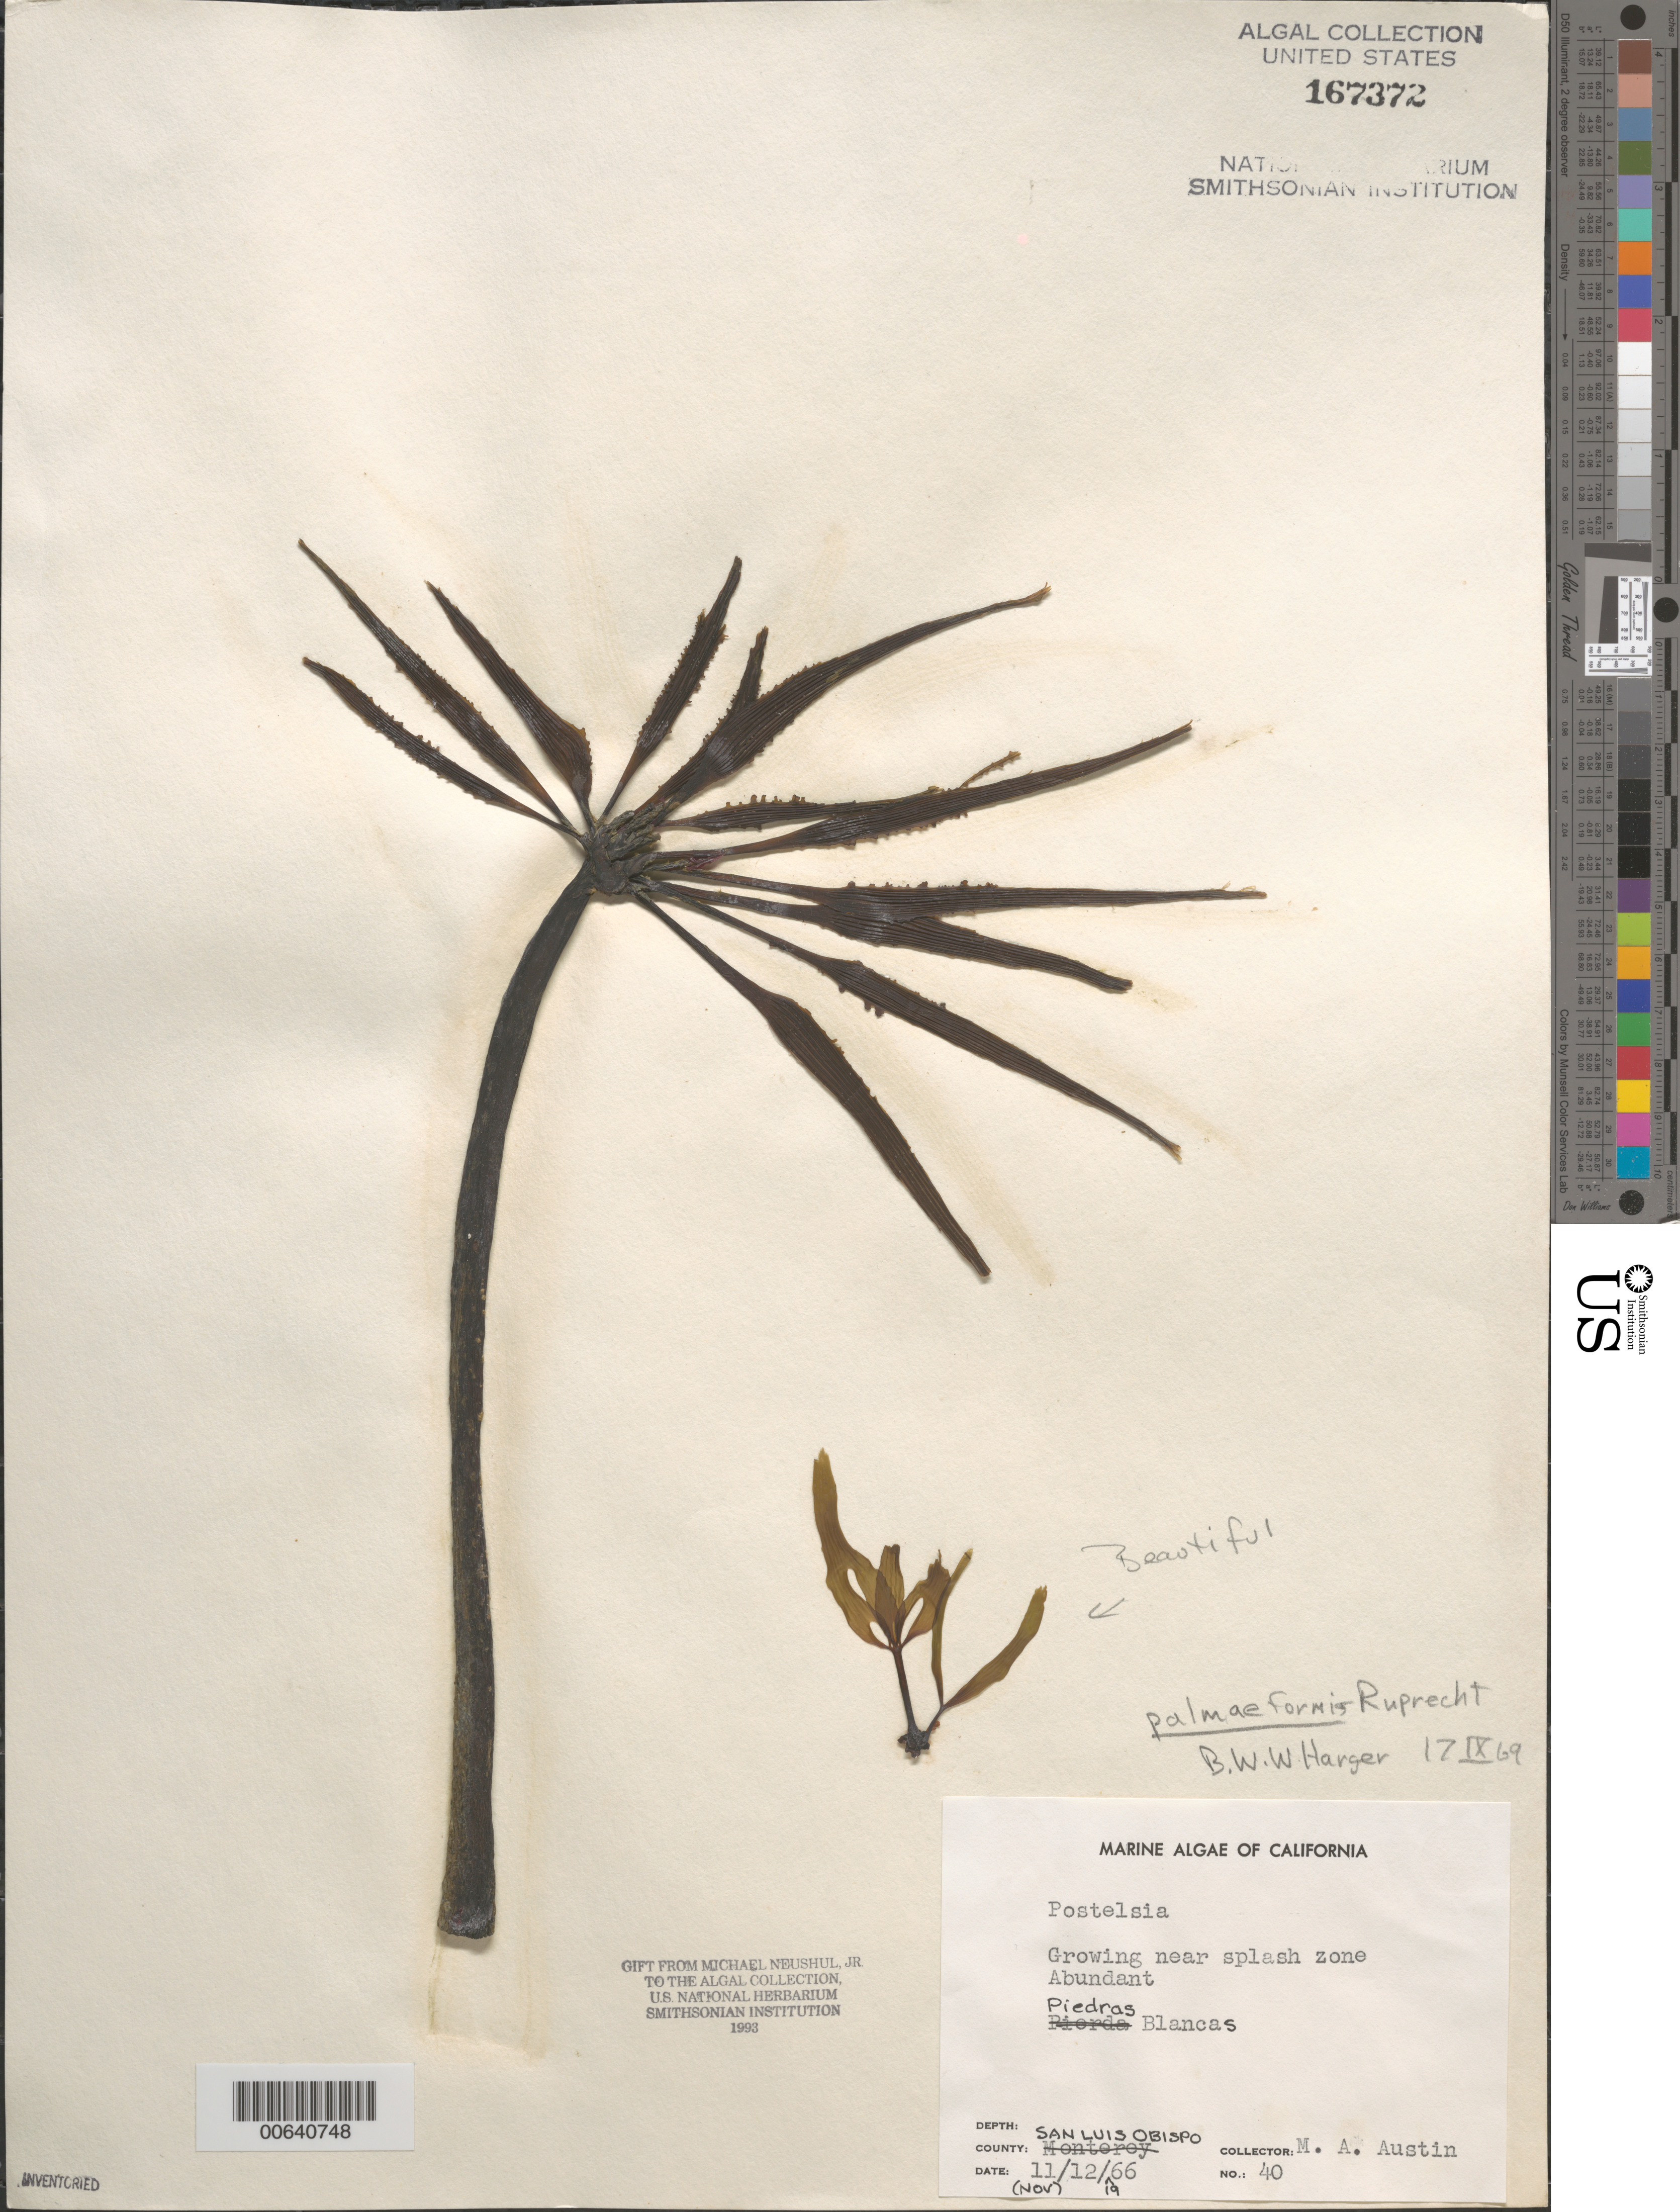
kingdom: Chromista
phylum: Ochrophyta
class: Phaeophyceae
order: Laminariales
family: Laminariaceae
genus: Postelsia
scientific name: Postelsia palmaeformis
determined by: Harger, B. W. W.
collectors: M. Austin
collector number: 40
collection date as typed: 12 Nov 1966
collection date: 1966-11-12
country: United States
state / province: California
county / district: San Luis Obispo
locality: Piedras Blancas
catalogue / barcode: US 167372